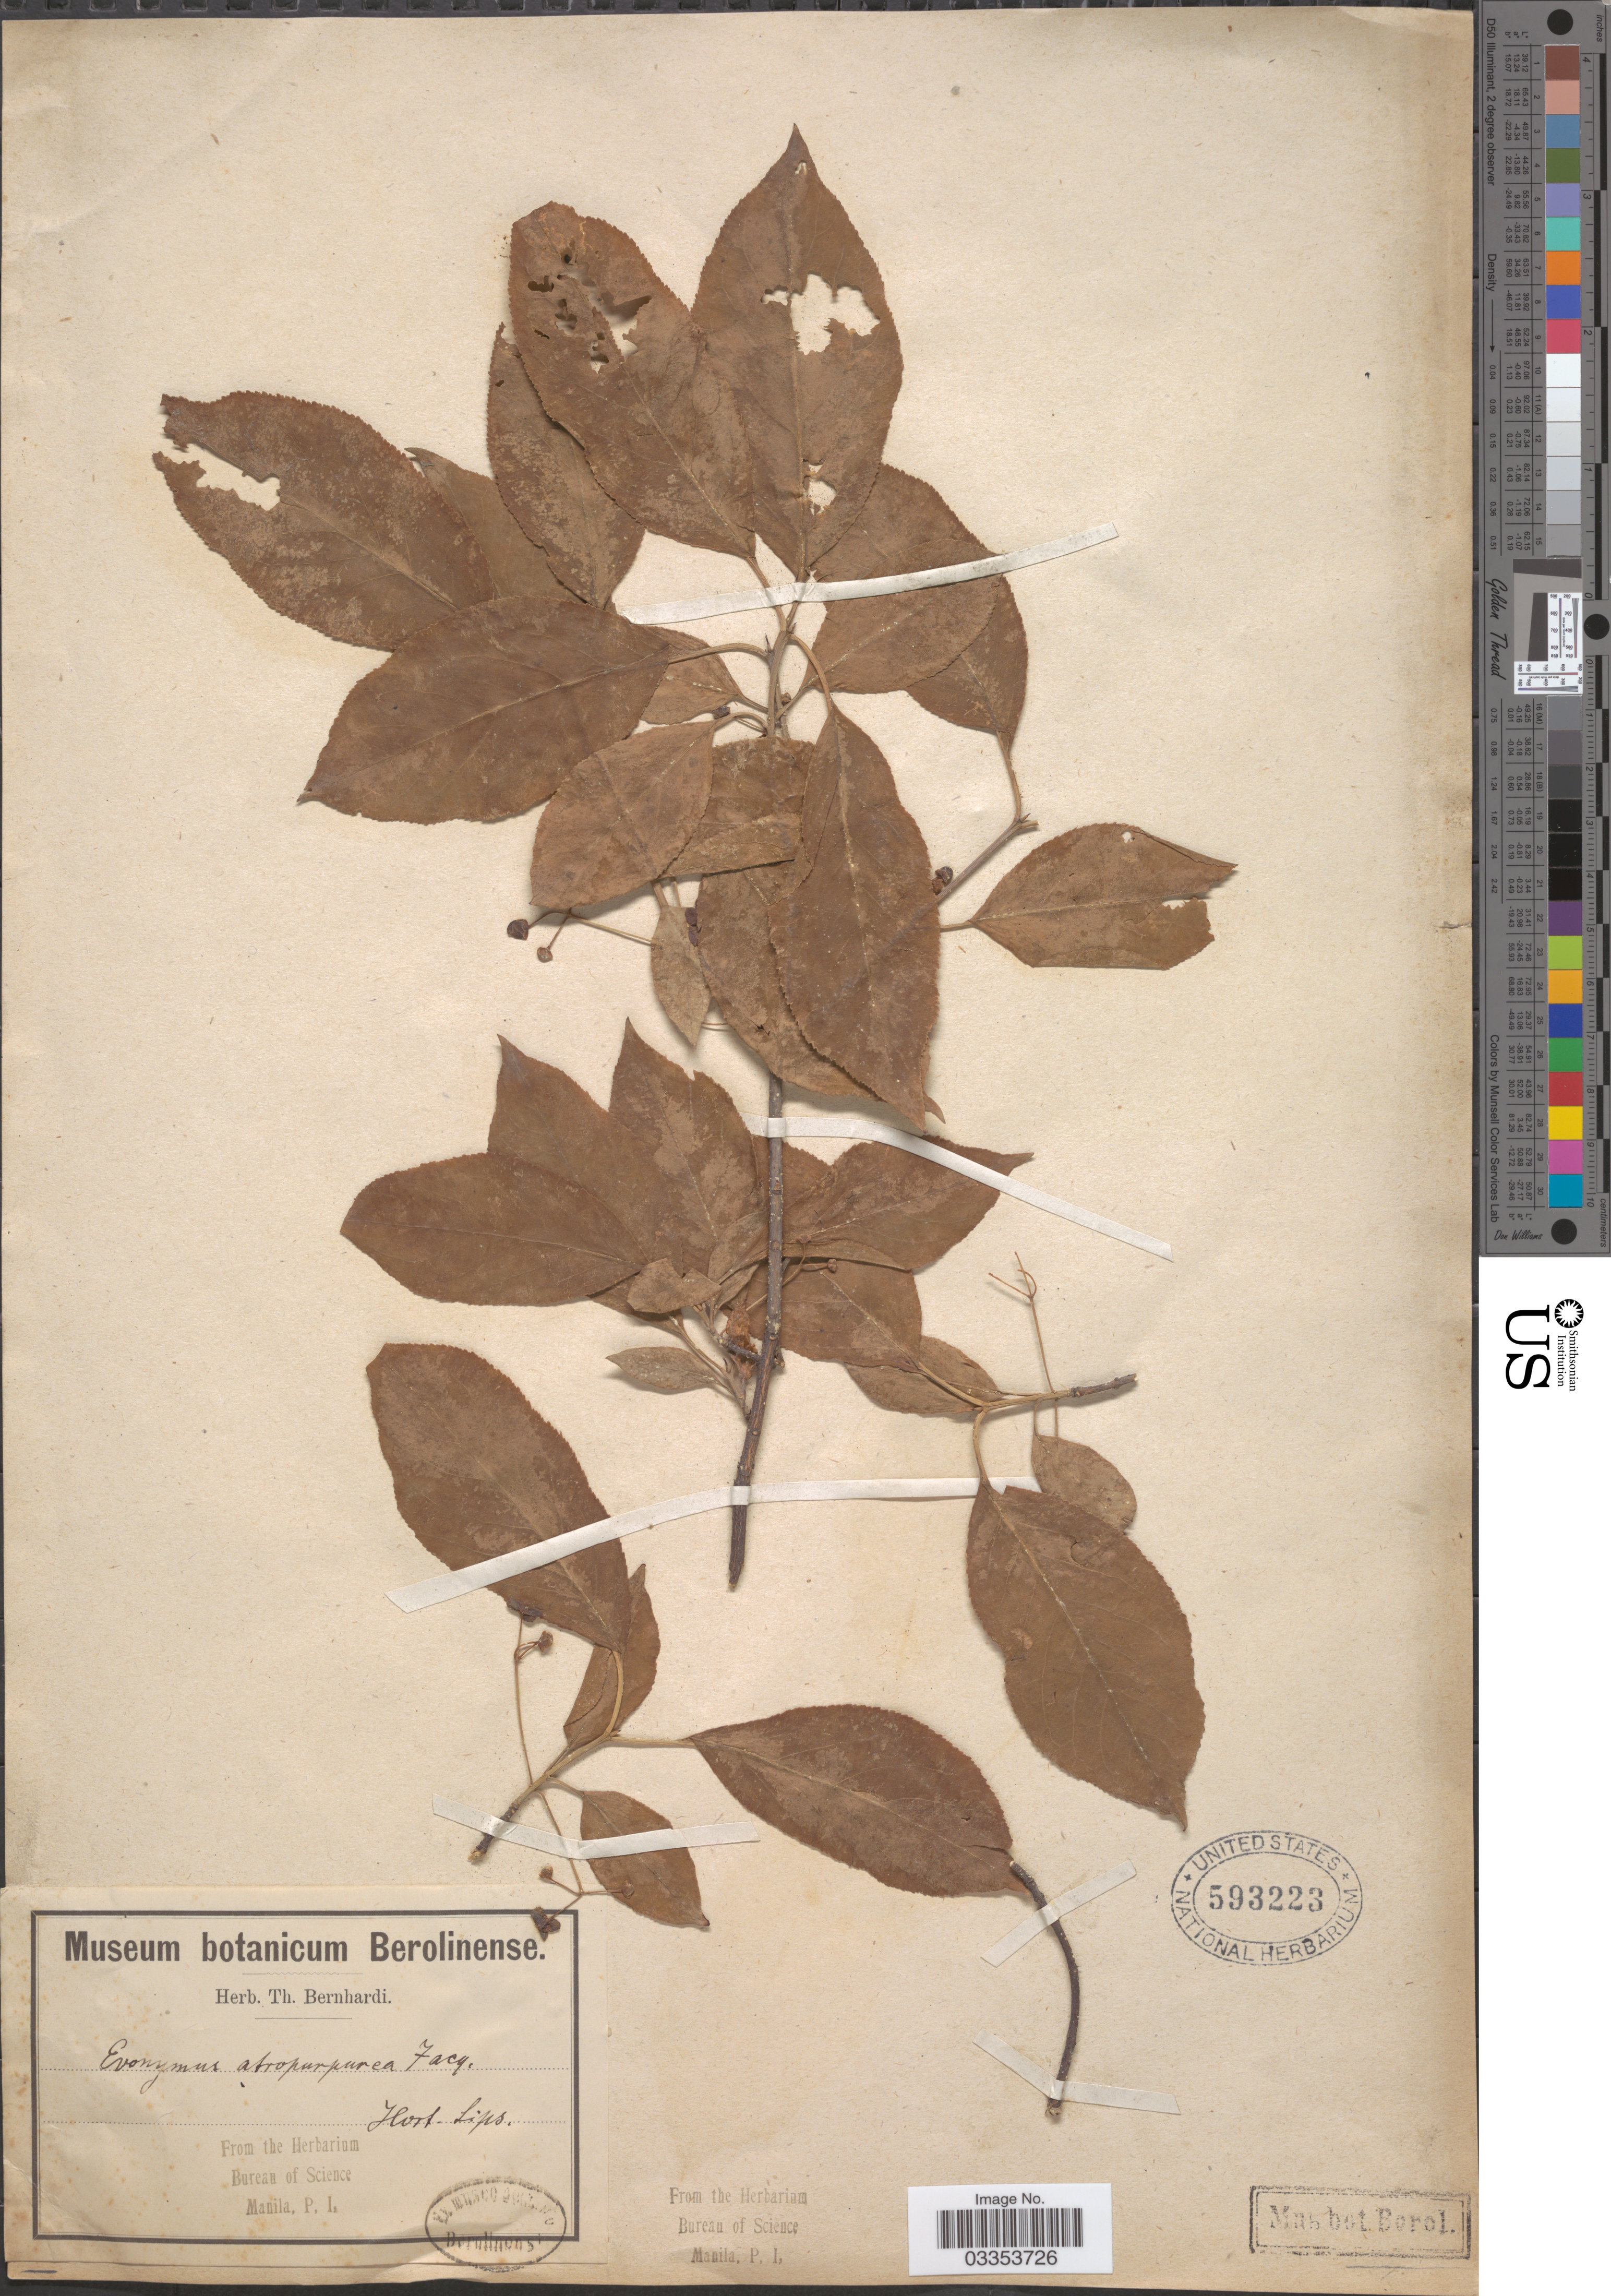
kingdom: Plantae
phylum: Tracheophyta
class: Magnoliopsida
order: Celastrales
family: Celastraceae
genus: Euonymus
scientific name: Euonymus cochinchinensis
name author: Pierre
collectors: Ex herb. Th. Bernhardi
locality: Hort. Lips.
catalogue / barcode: US 593223